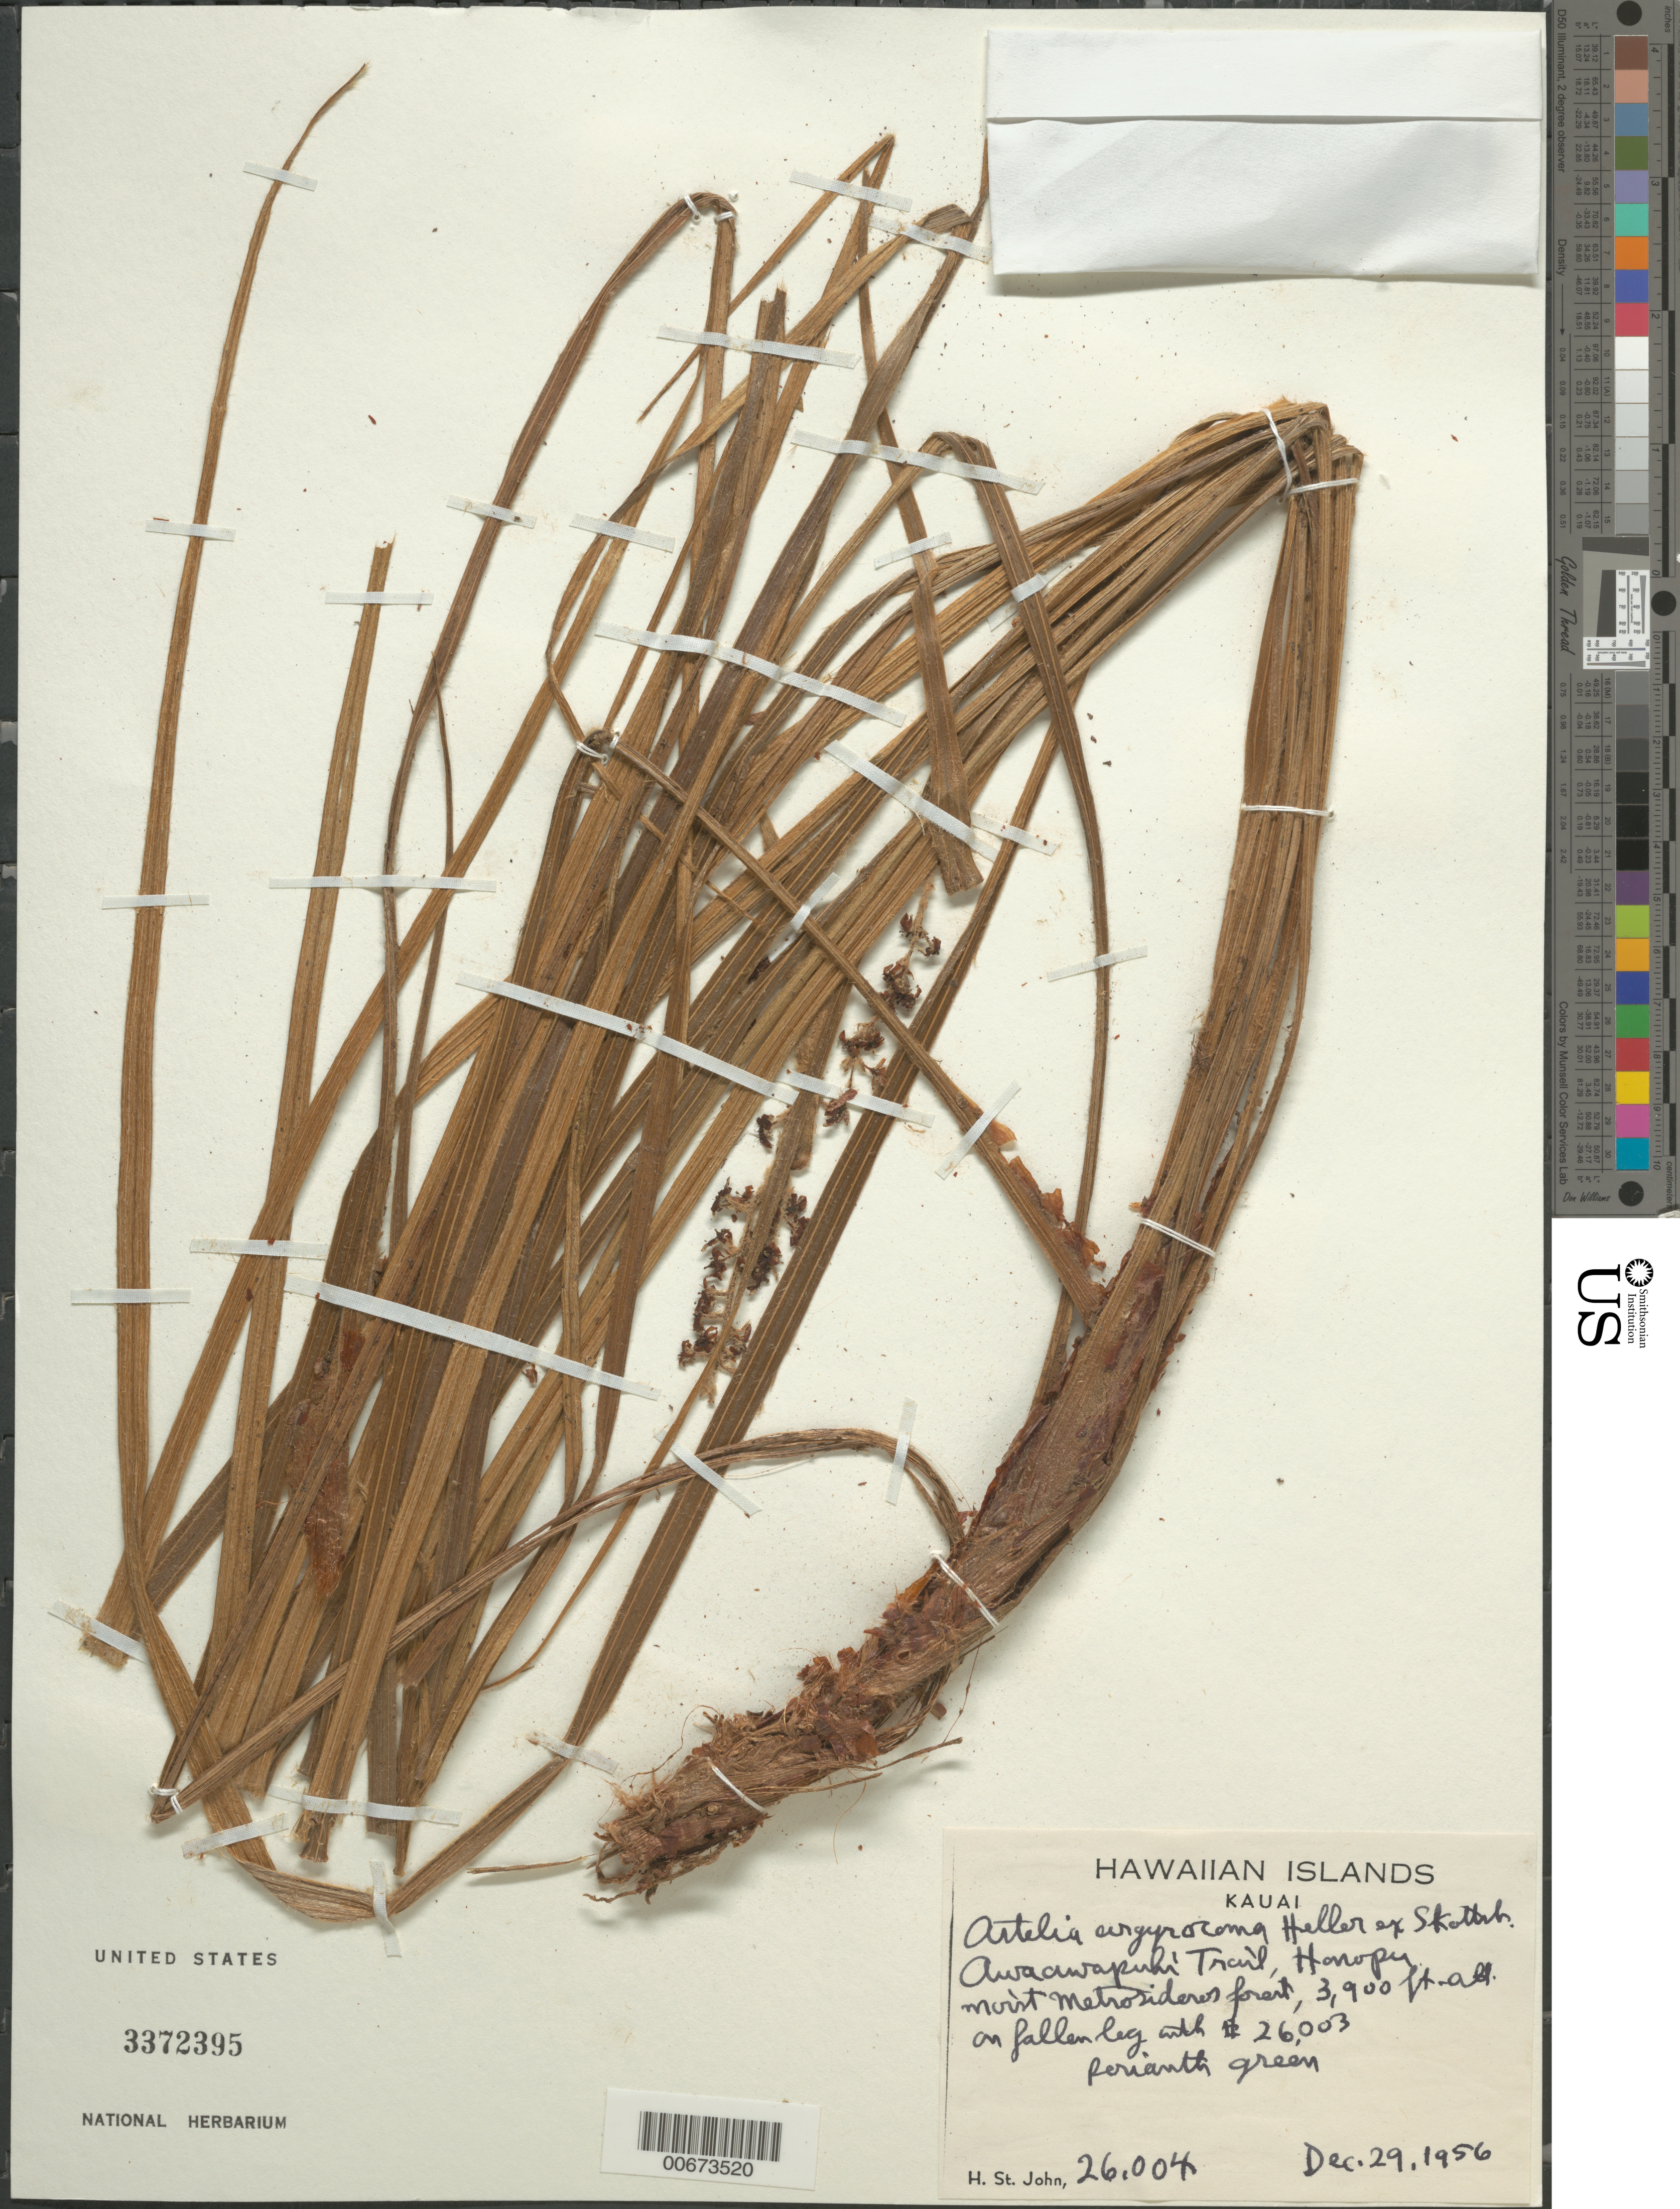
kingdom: Plantae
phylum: Tracheophyta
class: Liliopsida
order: Asparagales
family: Asteliaceae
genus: Astelia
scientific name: Astelia argyrocoma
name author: A. Heller ex Skottsb.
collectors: H. St. John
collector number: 26004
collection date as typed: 29 Dec 1956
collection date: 1956-12-29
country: United States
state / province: Hawaii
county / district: Kauai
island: Kaua'i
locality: Awa'awapuhi Trail, Honopu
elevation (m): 1189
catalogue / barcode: US 3372395